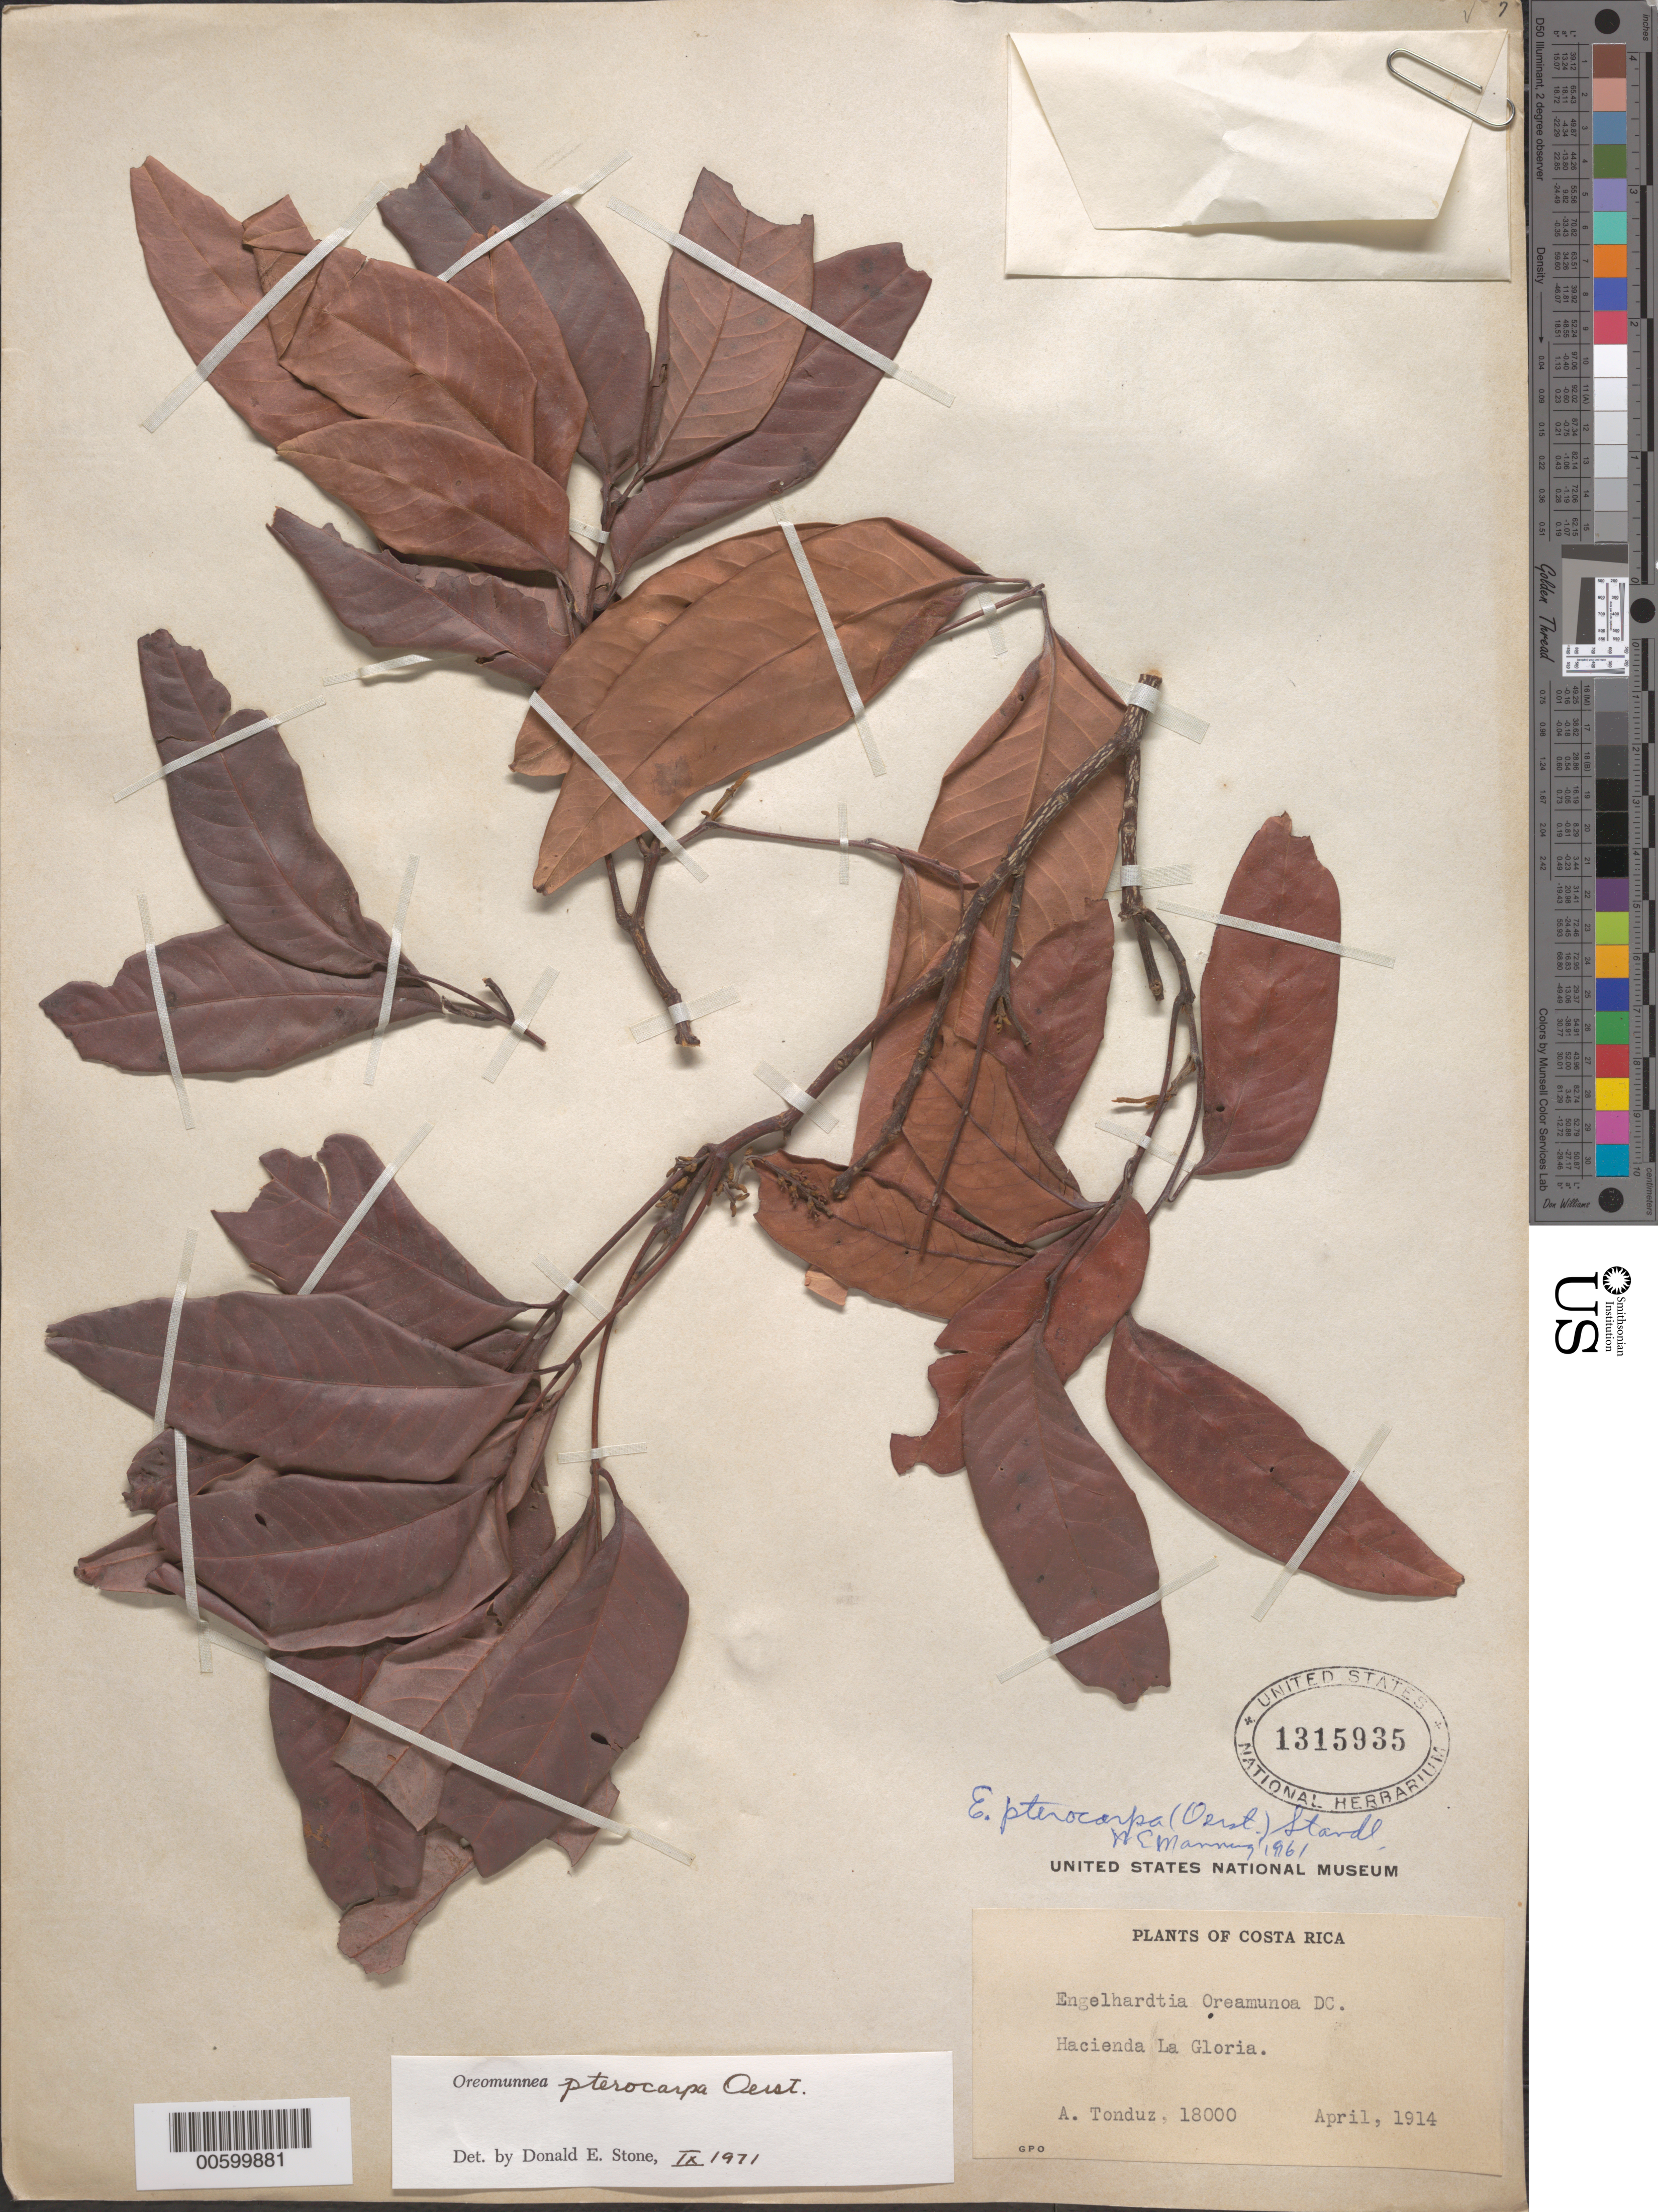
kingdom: Plantae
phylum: Tracheophyta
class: Magnoliopsida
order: Fagales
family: Juglandaceae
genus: Oreomunnea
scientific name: Oreomunnea pterocarpa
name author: Oerst.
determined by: Stone, D. E.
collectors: A. Tonduz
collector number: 18000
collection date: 1914-04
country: Costa Rica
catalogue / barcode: US 1315935